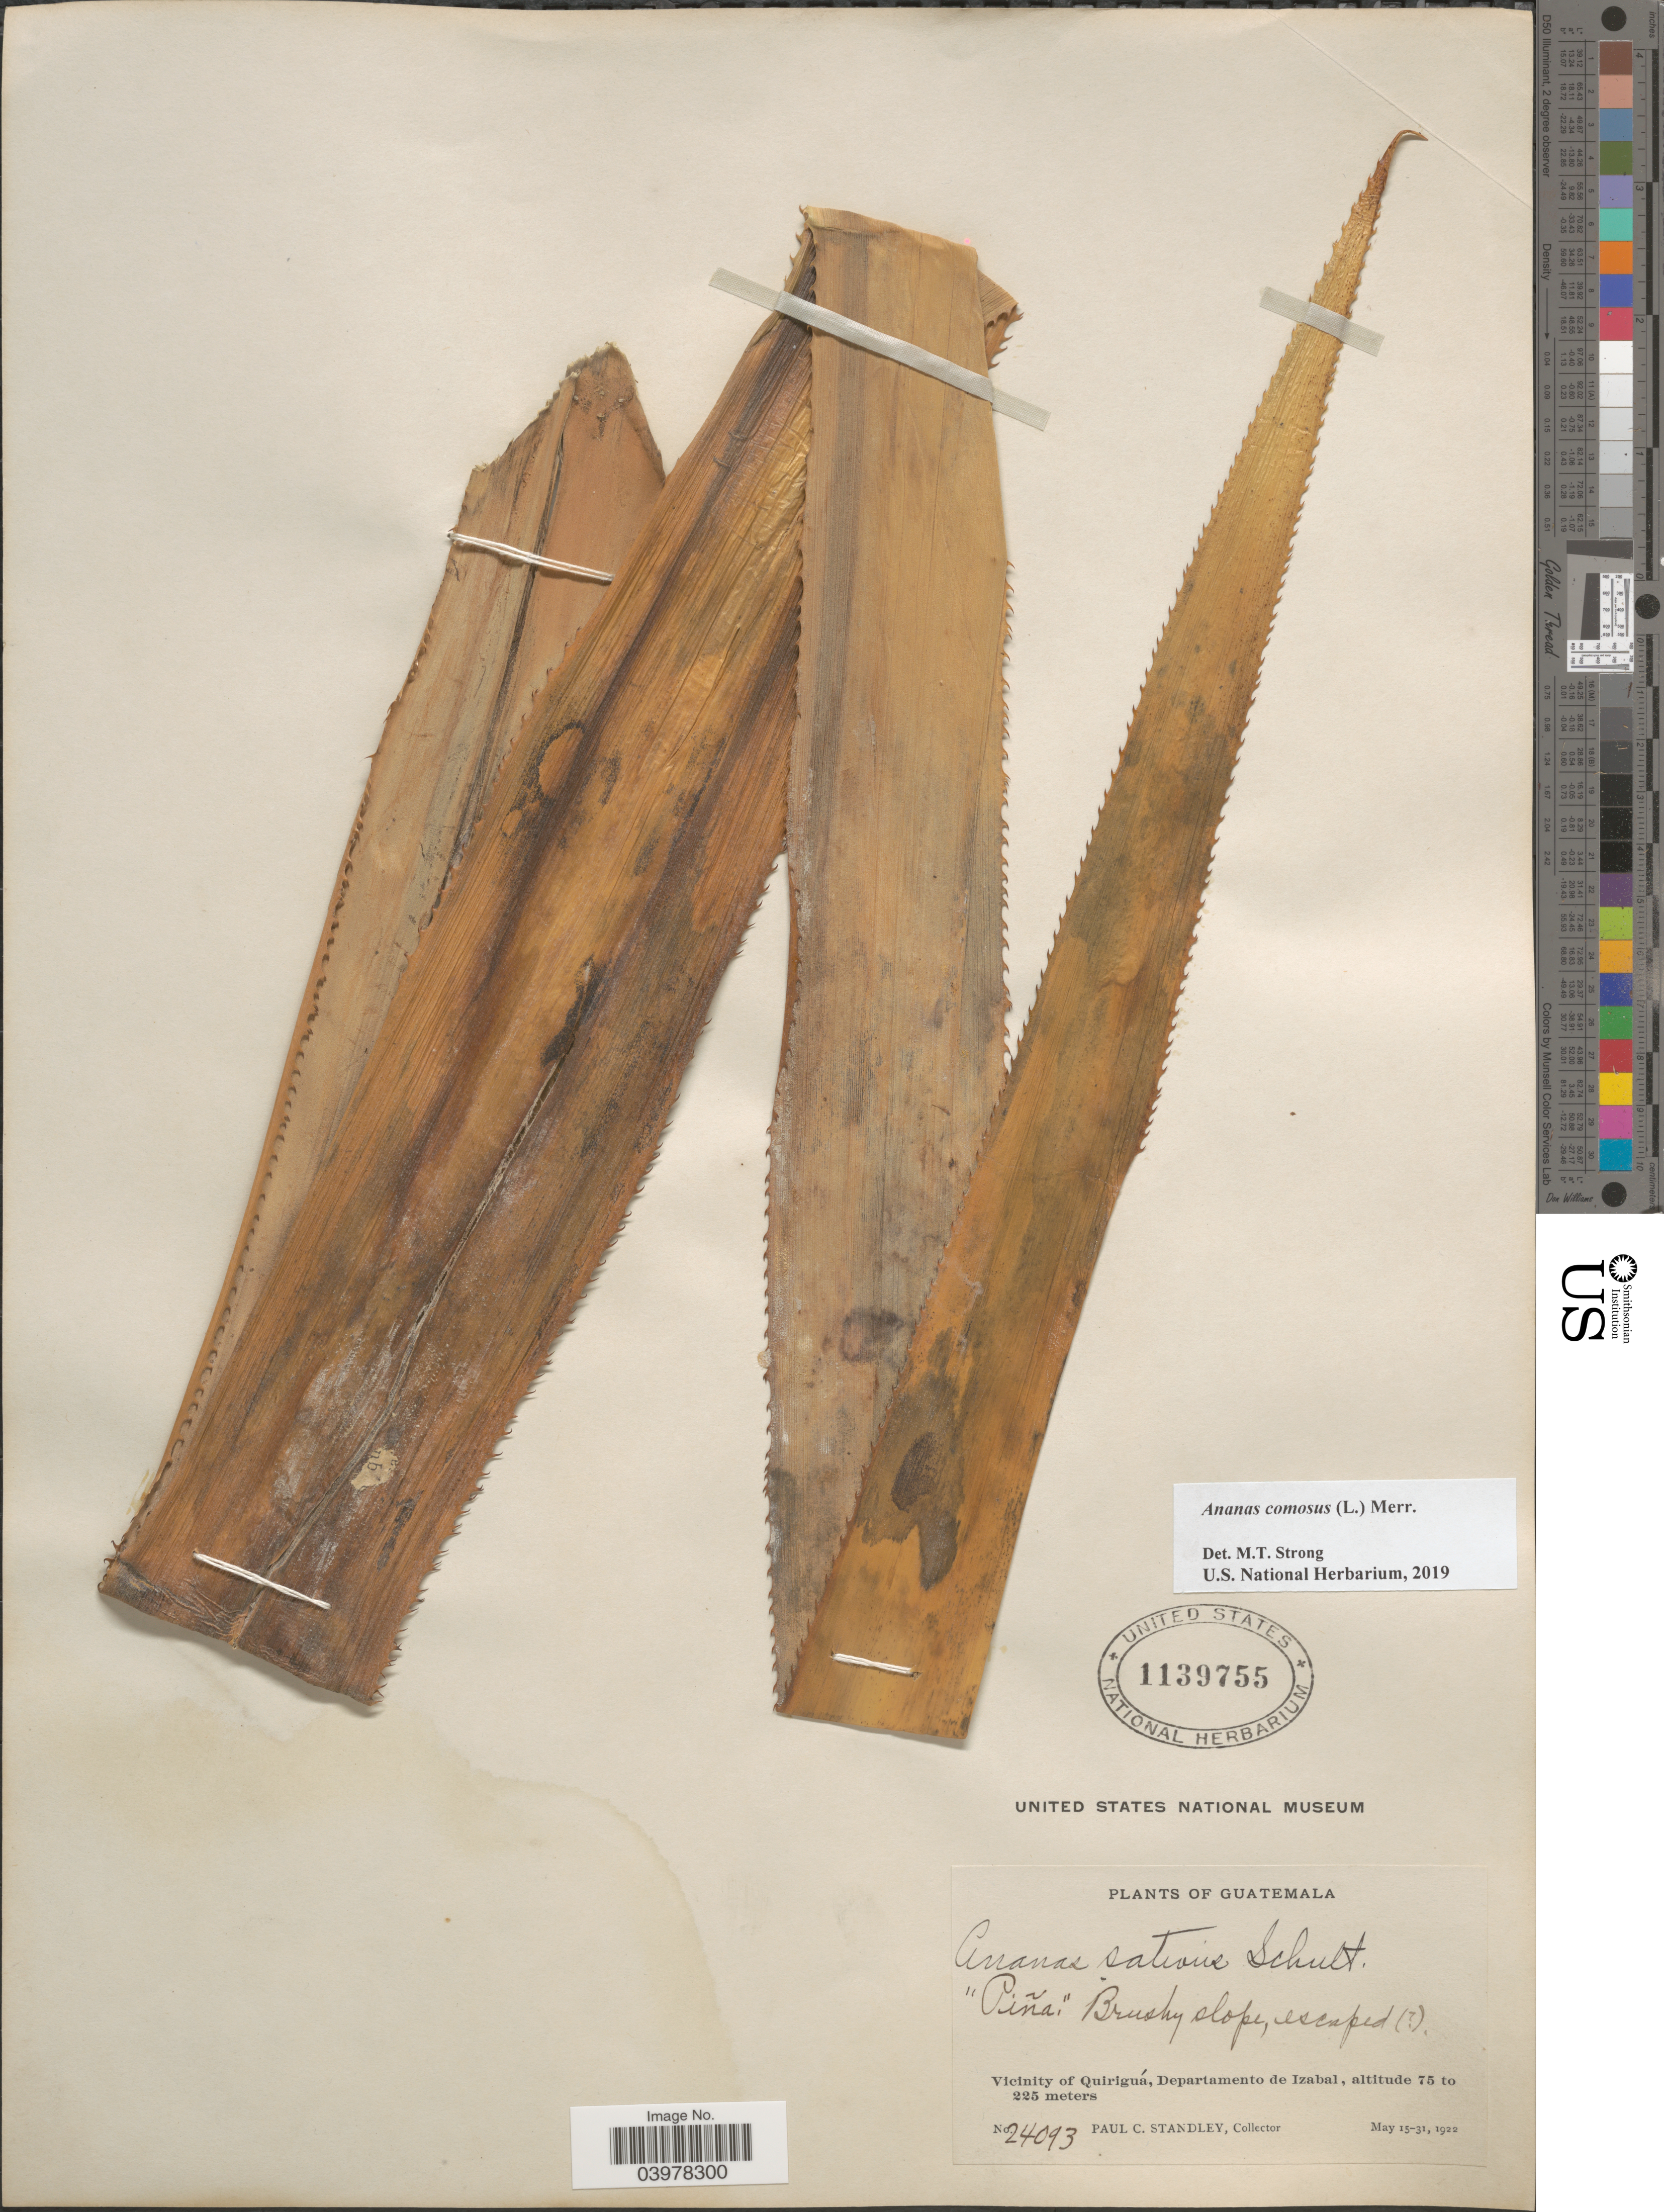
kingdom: Plantae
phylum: Tracheophyta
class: Liliopsida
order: Poales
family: Bromeliaceae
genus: Ananas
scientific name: Ananas comosus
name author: (L.) Merr.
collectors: P. C. Standley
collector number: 24093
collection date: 1922-05-15/1922-05-31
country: Guatemala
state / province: Izabal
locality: Vicinity of Quiriguá, Departamento de Izabal.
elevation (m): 75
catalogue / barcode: US 1139755